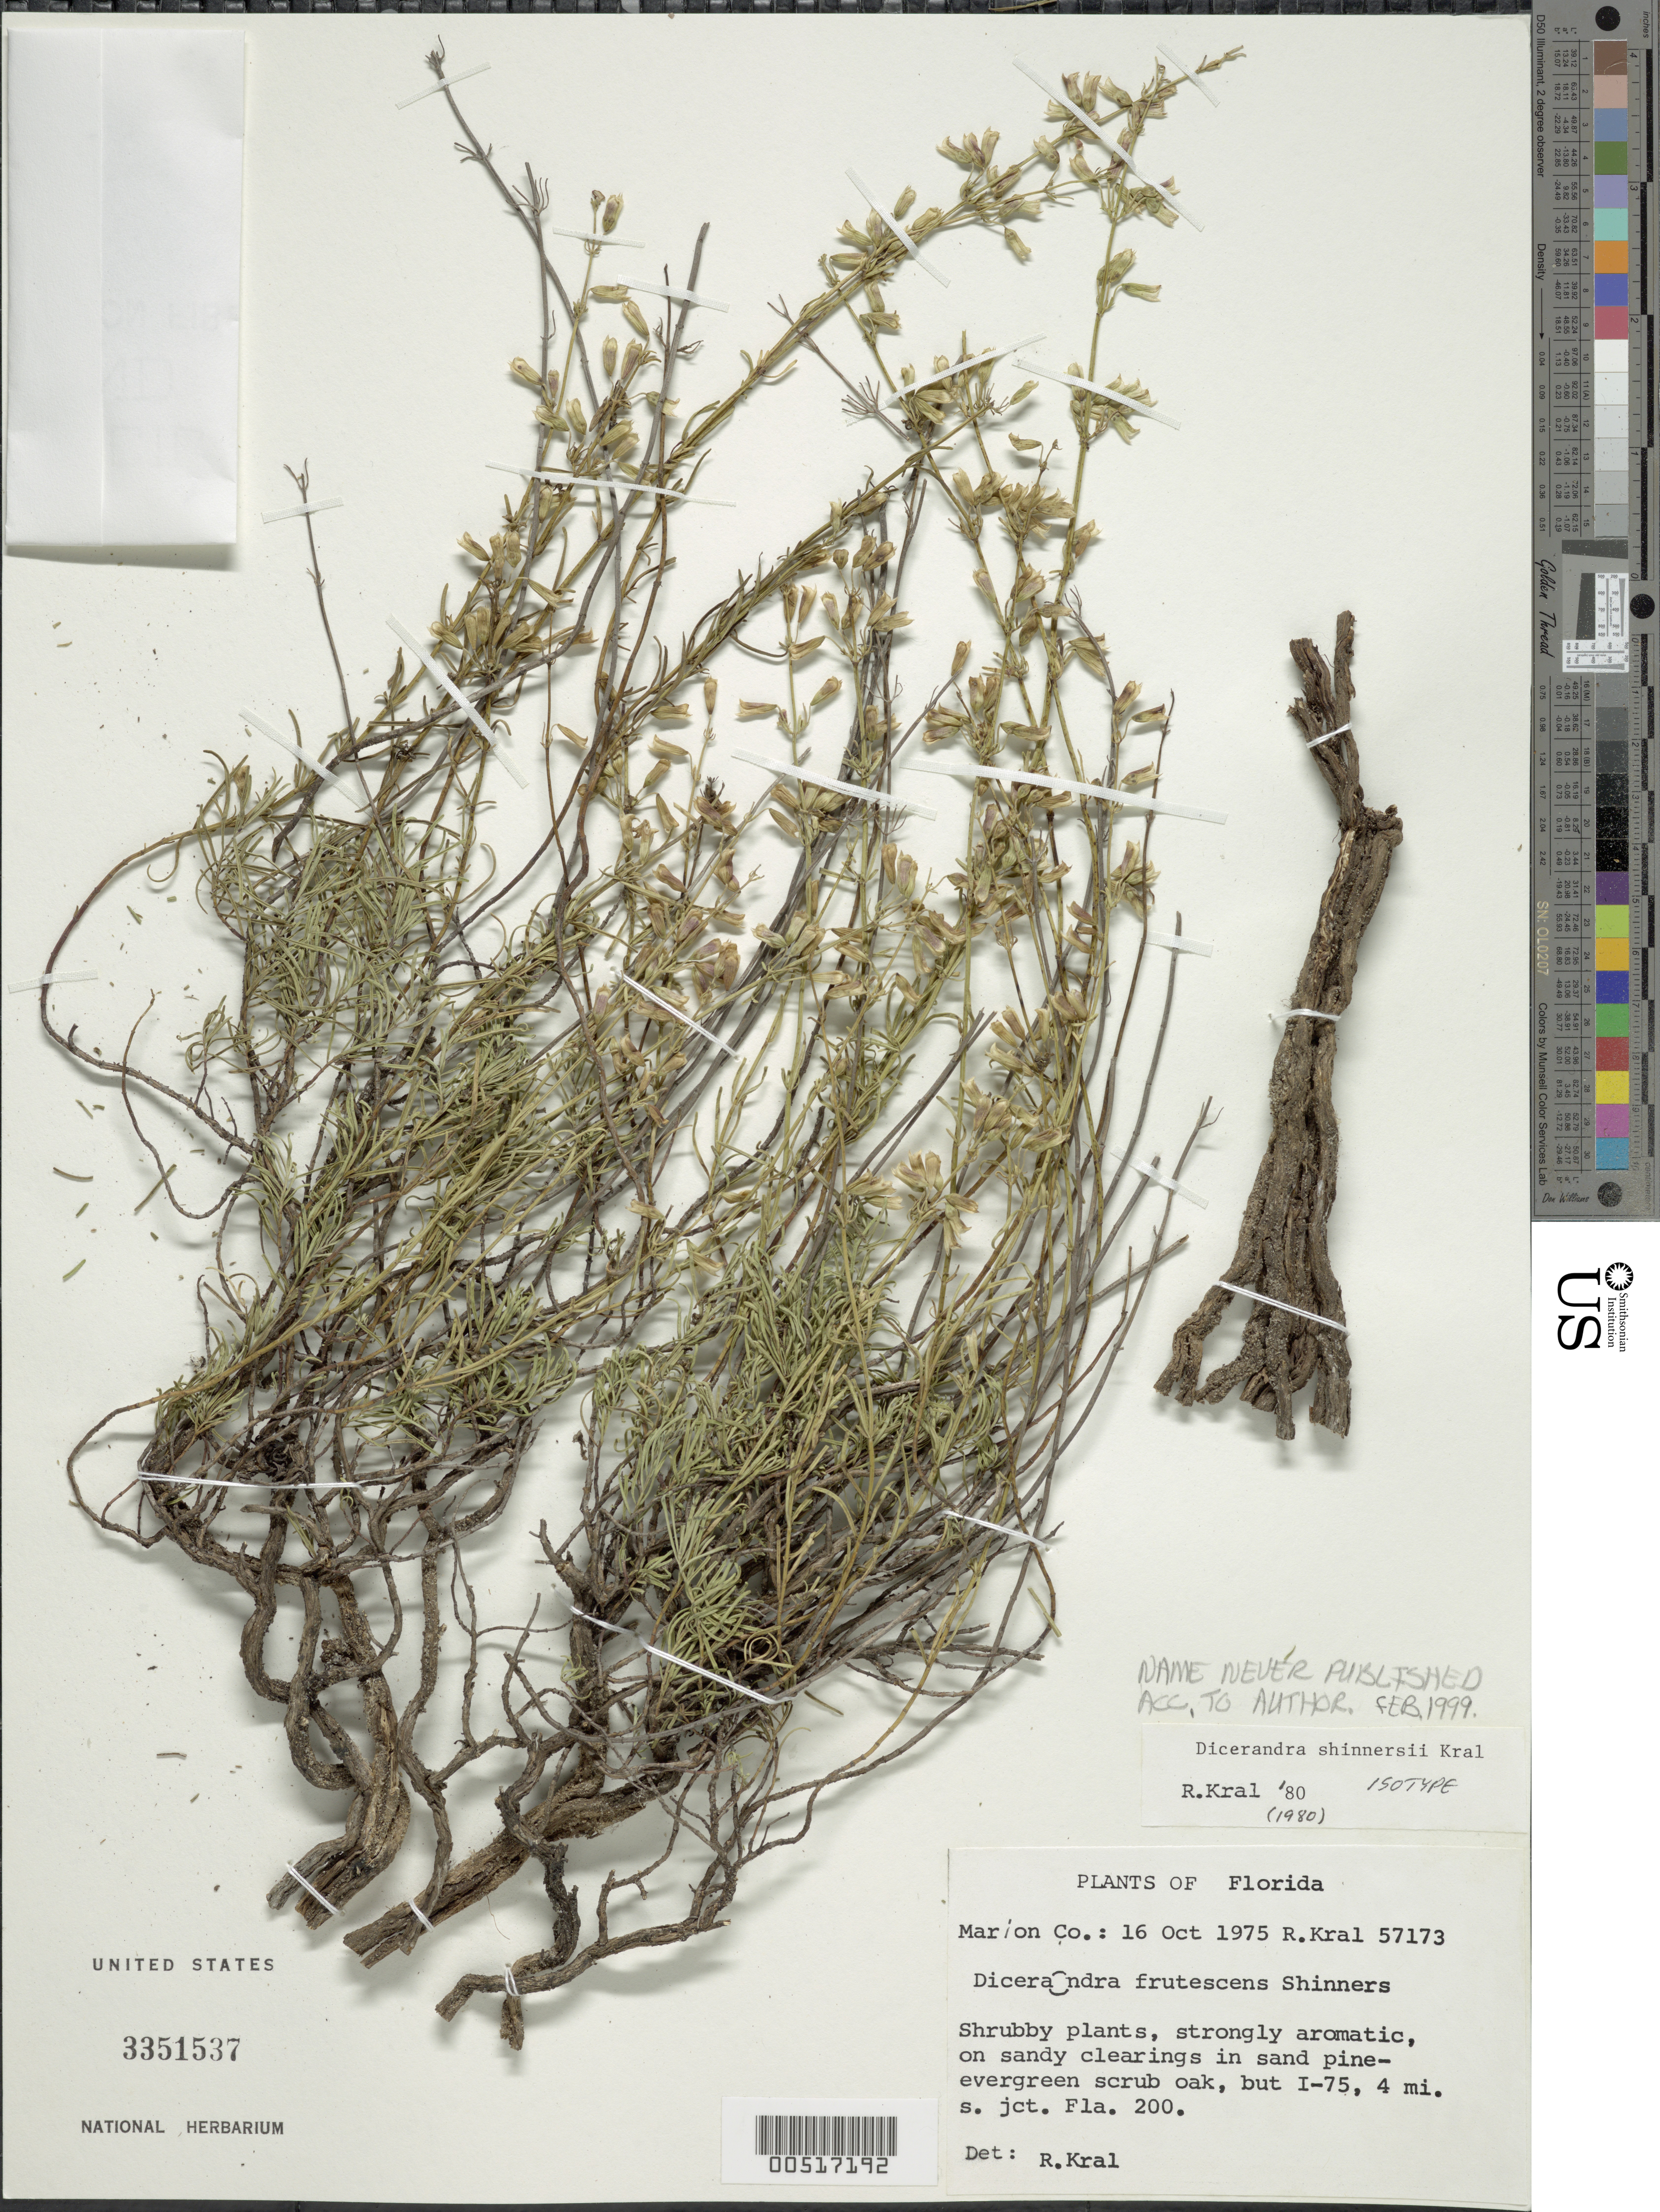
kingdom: Plantae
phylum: Tracheophyta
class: Magnoliopsida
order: Lamiales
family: Lamiaceae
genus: Dicerandra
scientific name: Dicerandra cornutissima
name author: Huck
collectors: R. Kral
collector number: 57173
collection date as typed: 16 Oct 1975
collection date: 1975-10-16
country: United States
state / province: Florida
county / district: Marion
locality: I-75, 4 mi s junction fla. 200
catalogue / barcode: US 3351537